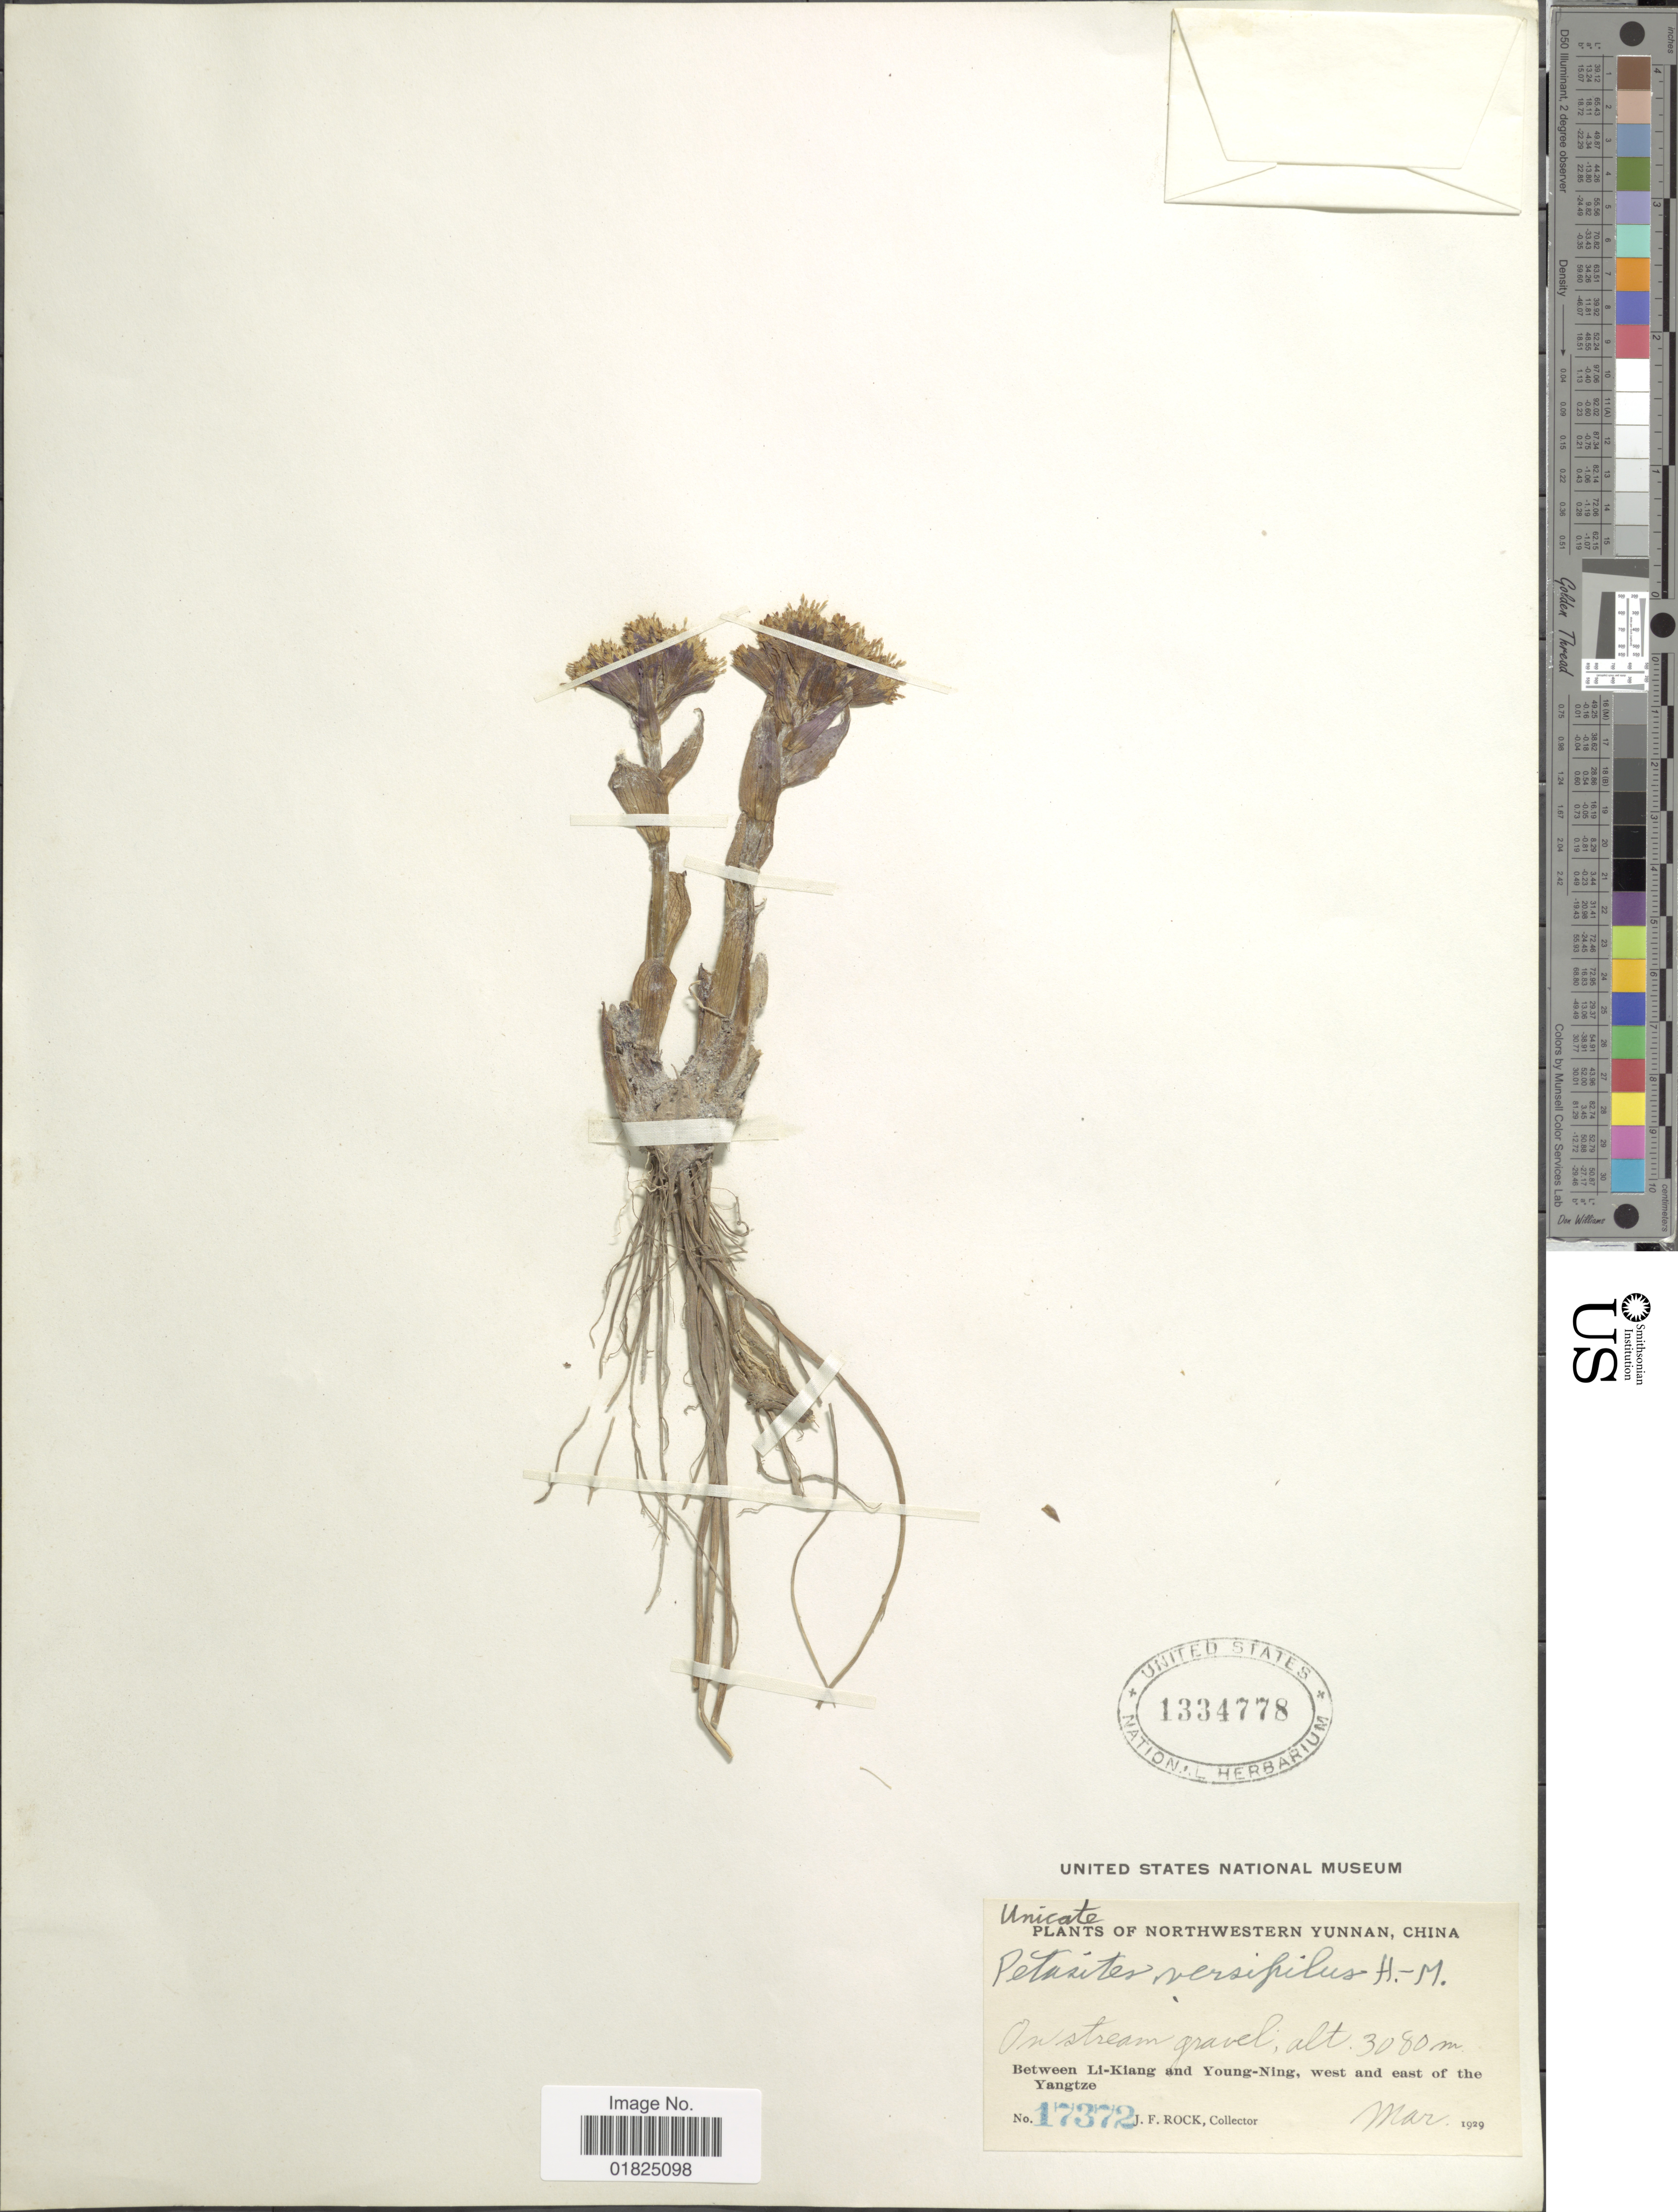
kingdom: Plantae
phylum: Tracheophyta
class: Magnoliopsida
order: Asterales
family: Asteraceae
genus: Petasites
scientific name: Petasites versipilus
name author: Hand.-Mazz.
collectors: J. Rock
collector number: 17372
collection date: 1929-03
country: China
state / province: Yunnan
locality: Northwestern Yunnan, On stream gravel, Between Li-Kiang and Young-Ning, west and east of the Yangtze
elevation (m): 3080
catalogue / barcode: US 1334778